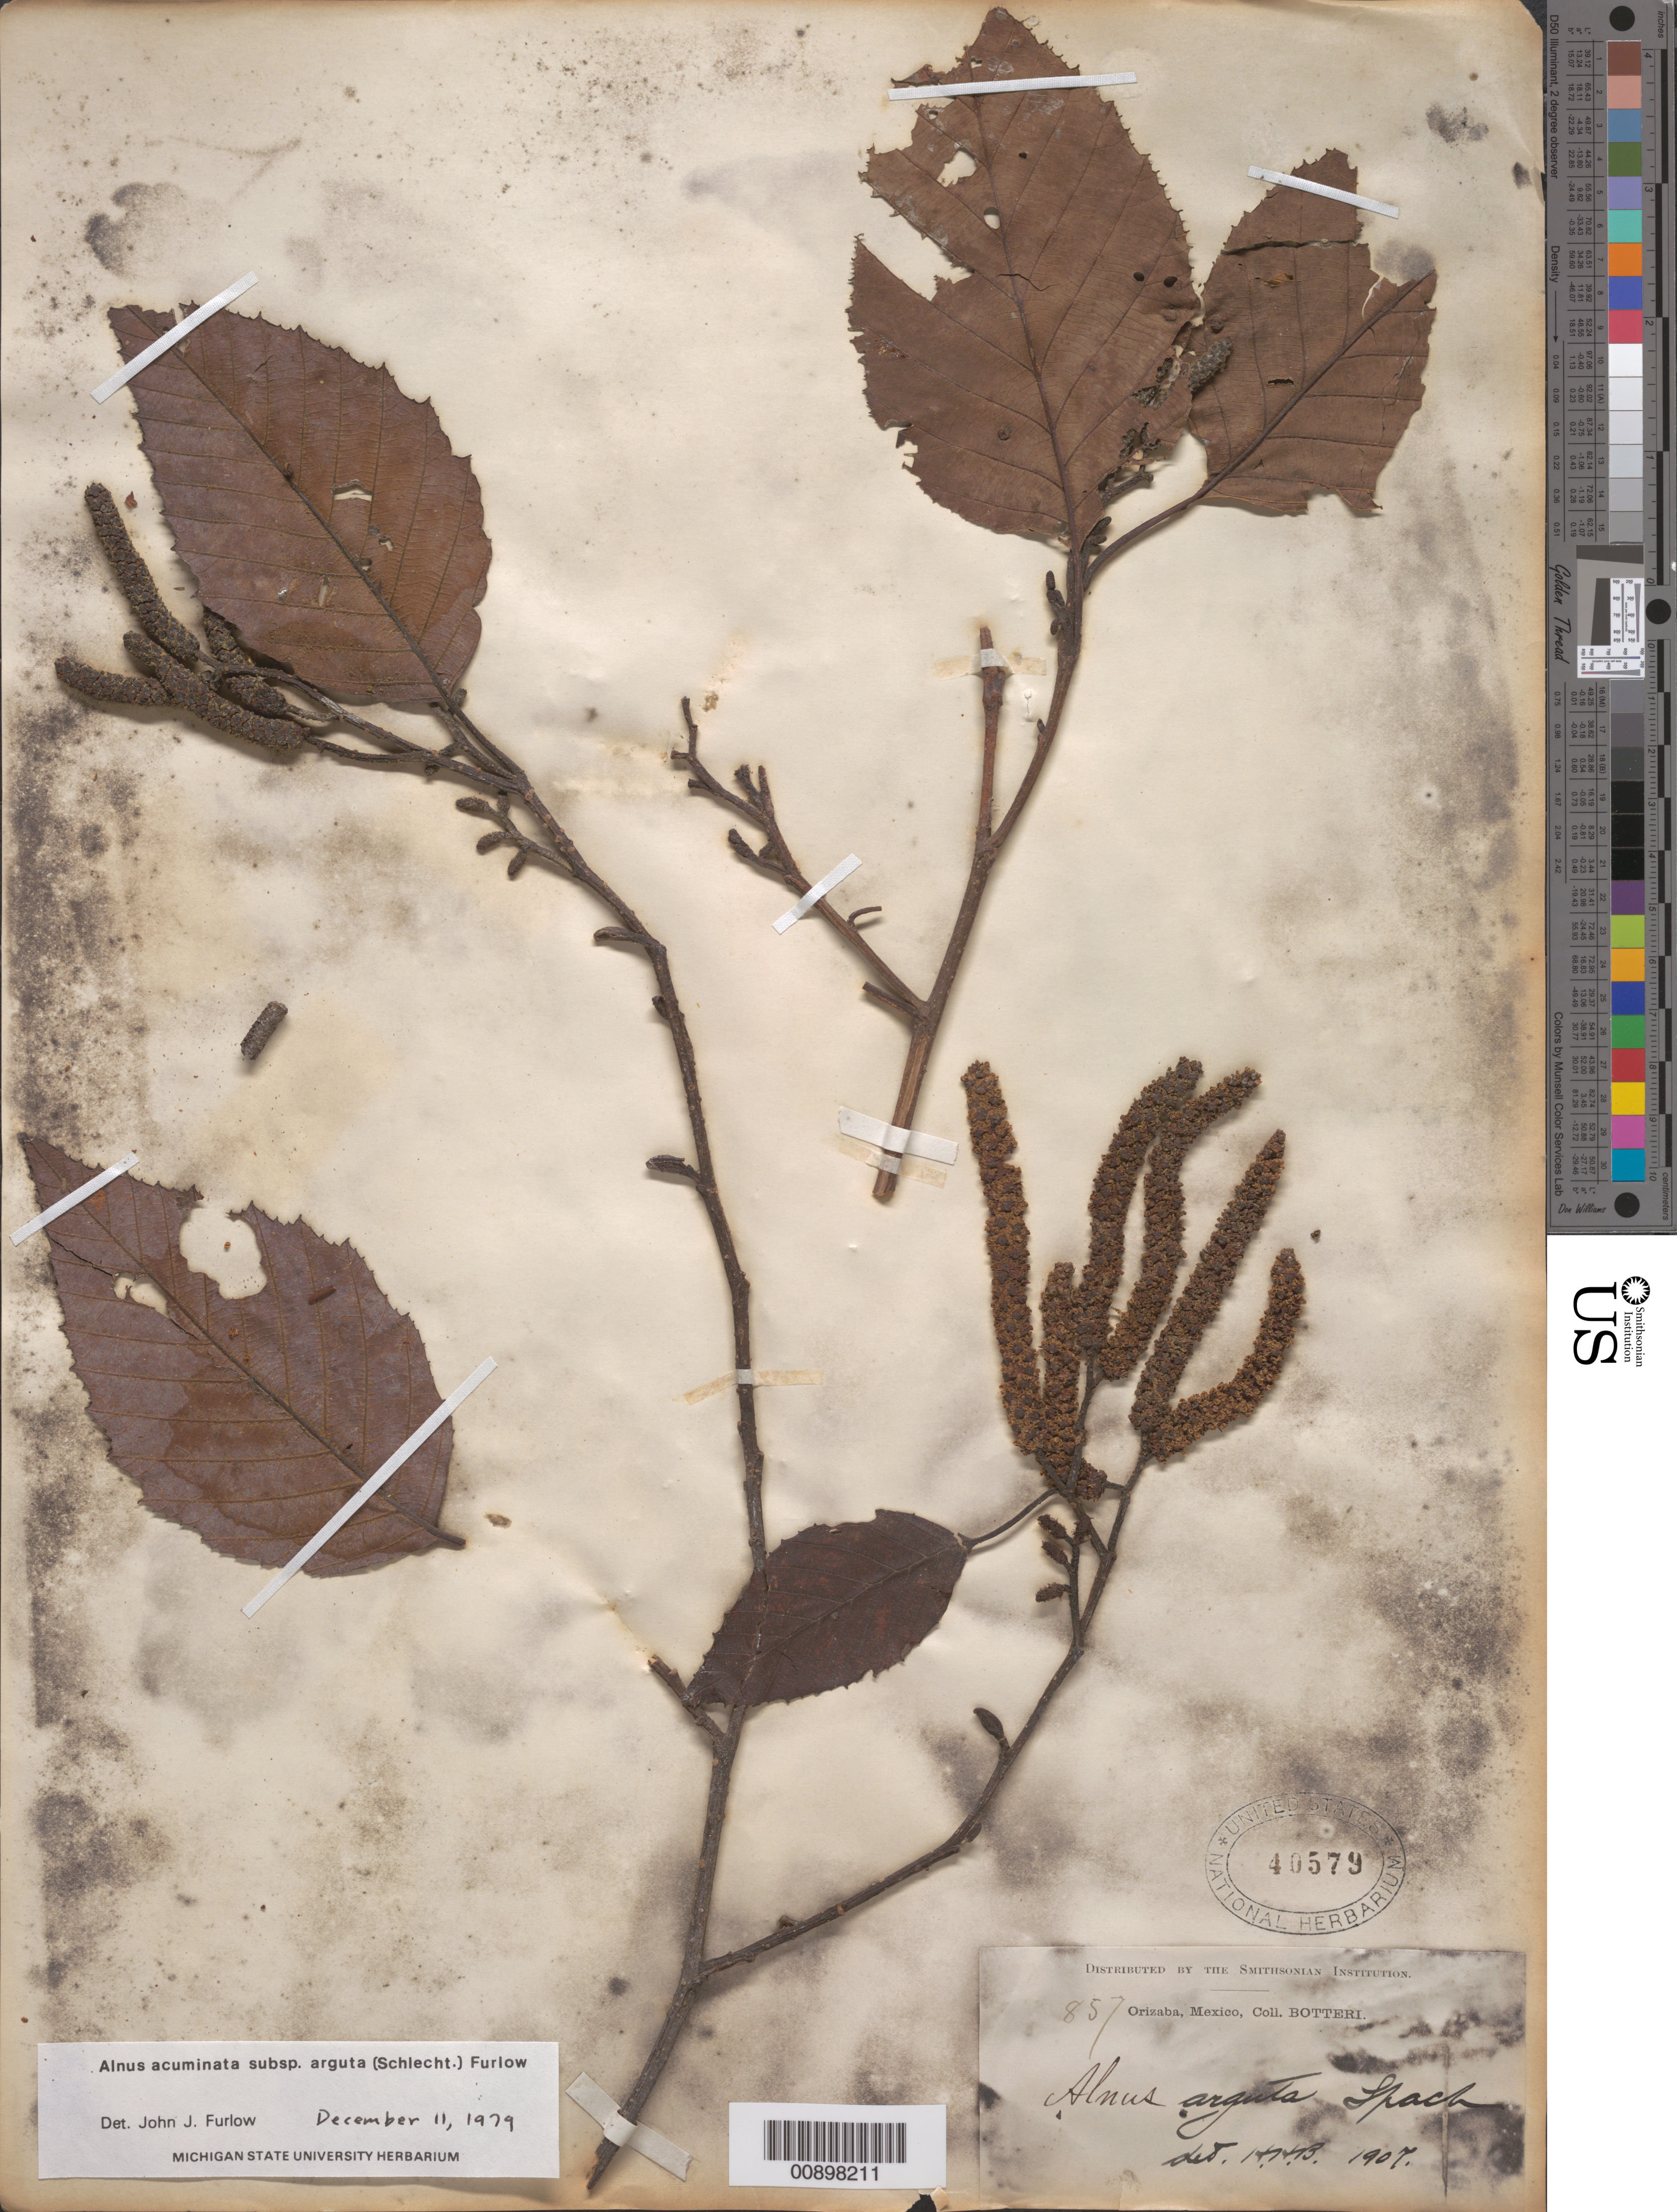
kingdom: Plantae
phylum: Tracheophyta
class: Magnoliopsida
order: Fagales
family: Betulaceae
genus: Alnus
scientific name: Alnus acuminata subsp. arguta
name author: (Schltdl.) Furlow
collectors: M. Botteri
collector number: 857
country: Mexico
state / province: Veracruz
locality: Orizaba, Veracruz.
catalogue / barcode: US 40579